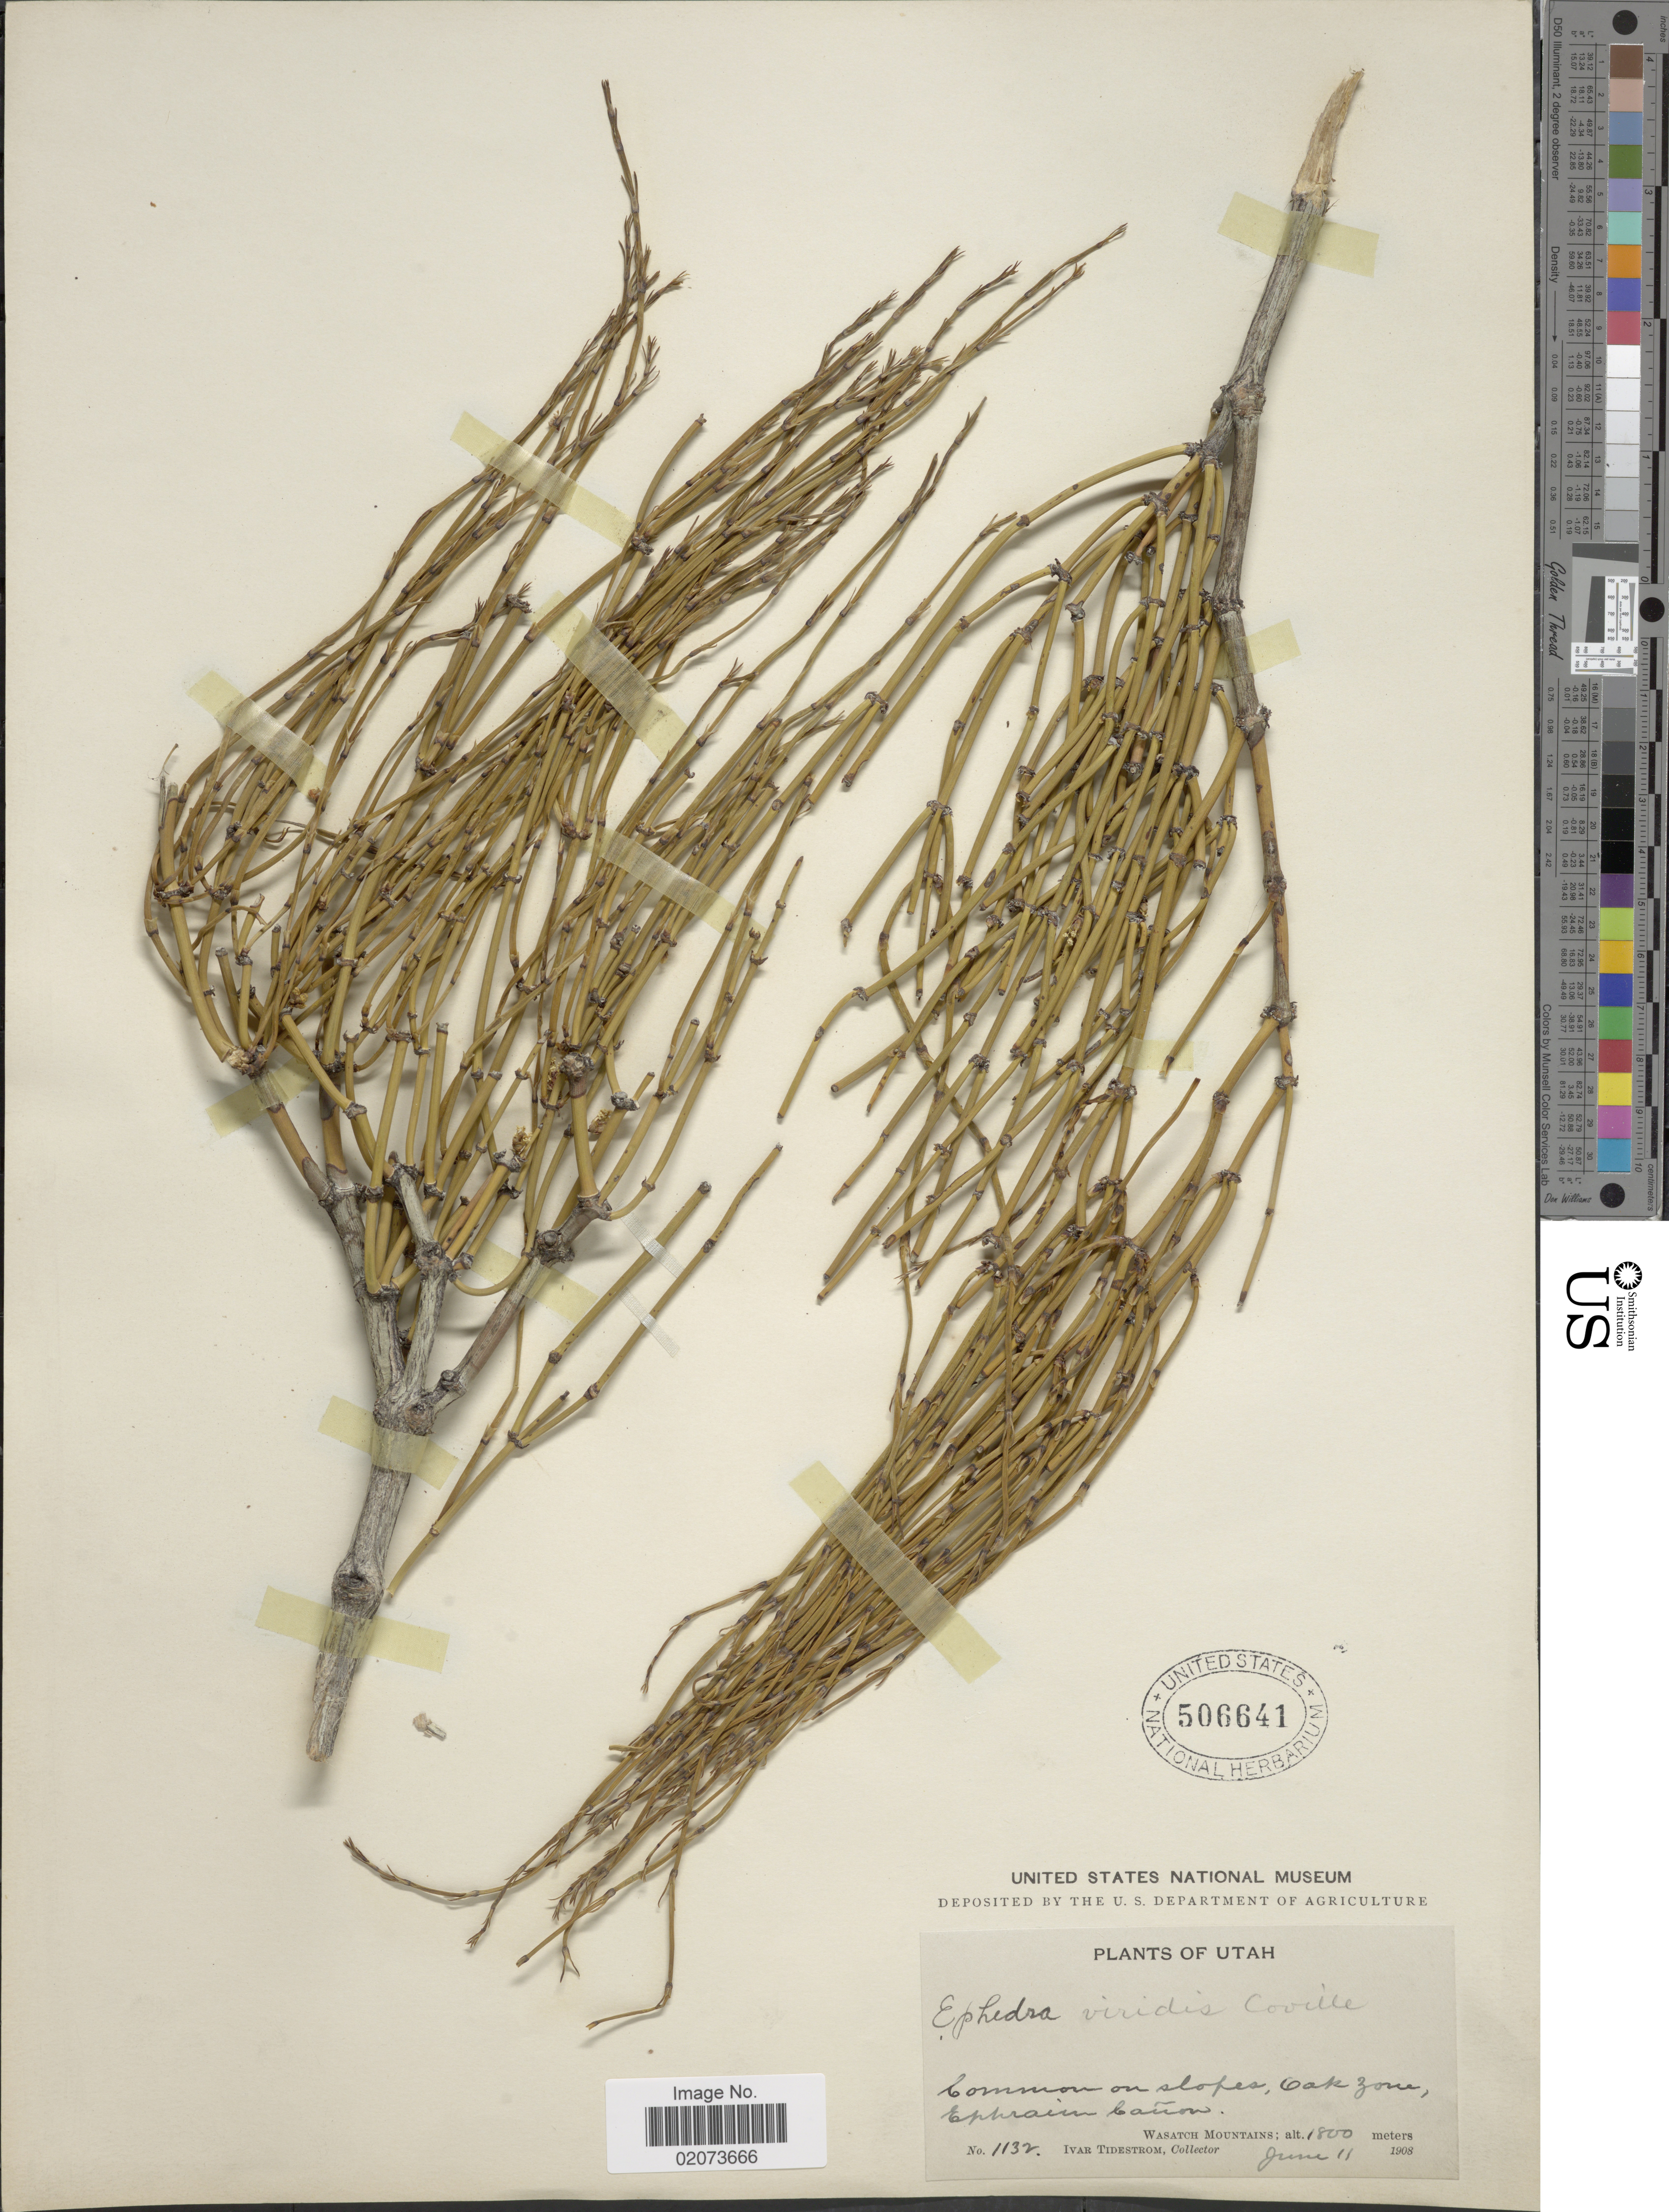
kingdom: Plantae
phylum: Tracheophyta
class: Gnetopsida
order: Ephedrales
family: Ephedraceae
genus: Ephedra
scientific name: Ephedra viridis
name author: Coville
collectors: I. F. Tidestrom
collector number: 1132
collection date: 1908-06-11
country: United States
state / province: Utah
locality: Common on slopes, Oak zone, Ephraim Cañon, Wasatch Mountains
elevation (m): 1800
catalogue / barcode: US 506641